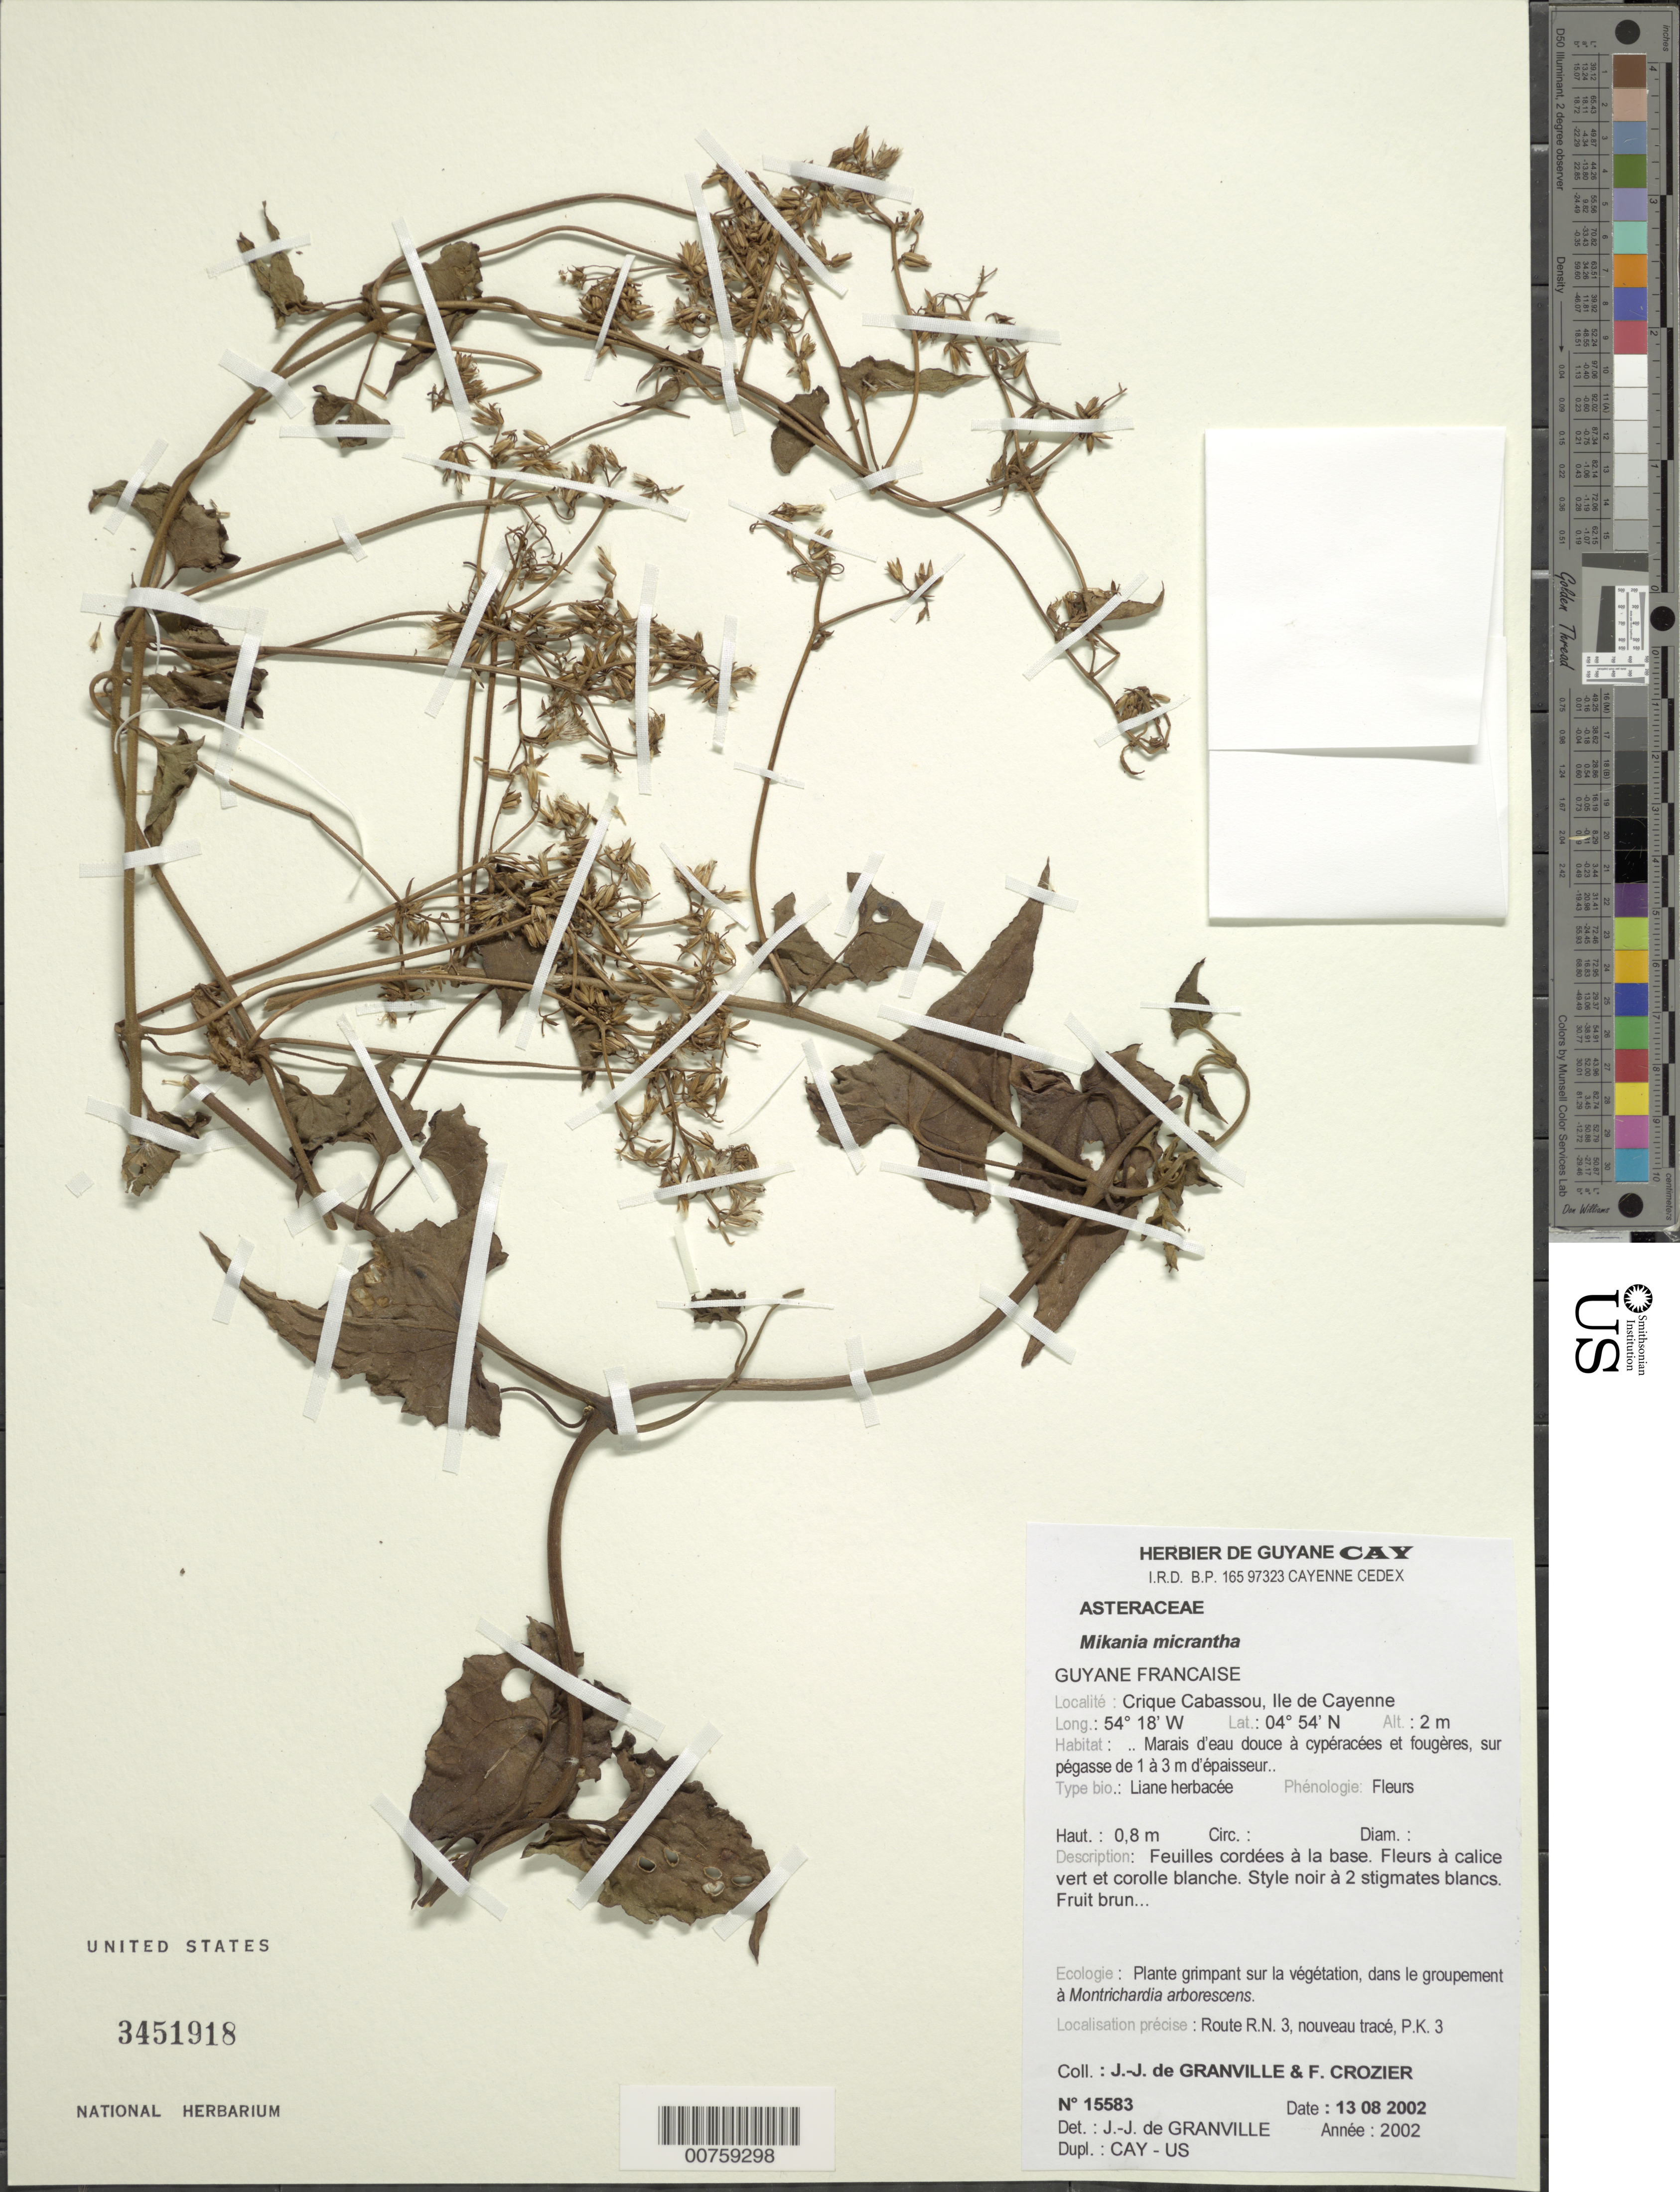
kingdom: Plantae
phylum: Tracheophyta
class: Magnoliopsida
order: Asterales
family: Asteraceae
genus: Mikania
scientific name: Mikania micrantha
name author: Kunth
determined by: Granville, J. J. de, (CAY), Institut de Recherche pour le Developpement (IRD) (FRENCH GUIANA)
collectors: J.-J. de Granville & F. Crozier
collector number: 15583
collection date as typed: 13-Aug-02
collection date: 2002-08-13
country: French Guiana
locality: Crique Cabassou, Ile de Cayenne, Route R.N. 3, nouveau trace, PK 3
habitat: Marais d'eau douce a cyperacees et fougeres, sur pegasse de 1-3 m d'epaisseur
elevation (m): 2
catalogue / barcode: US 3451918